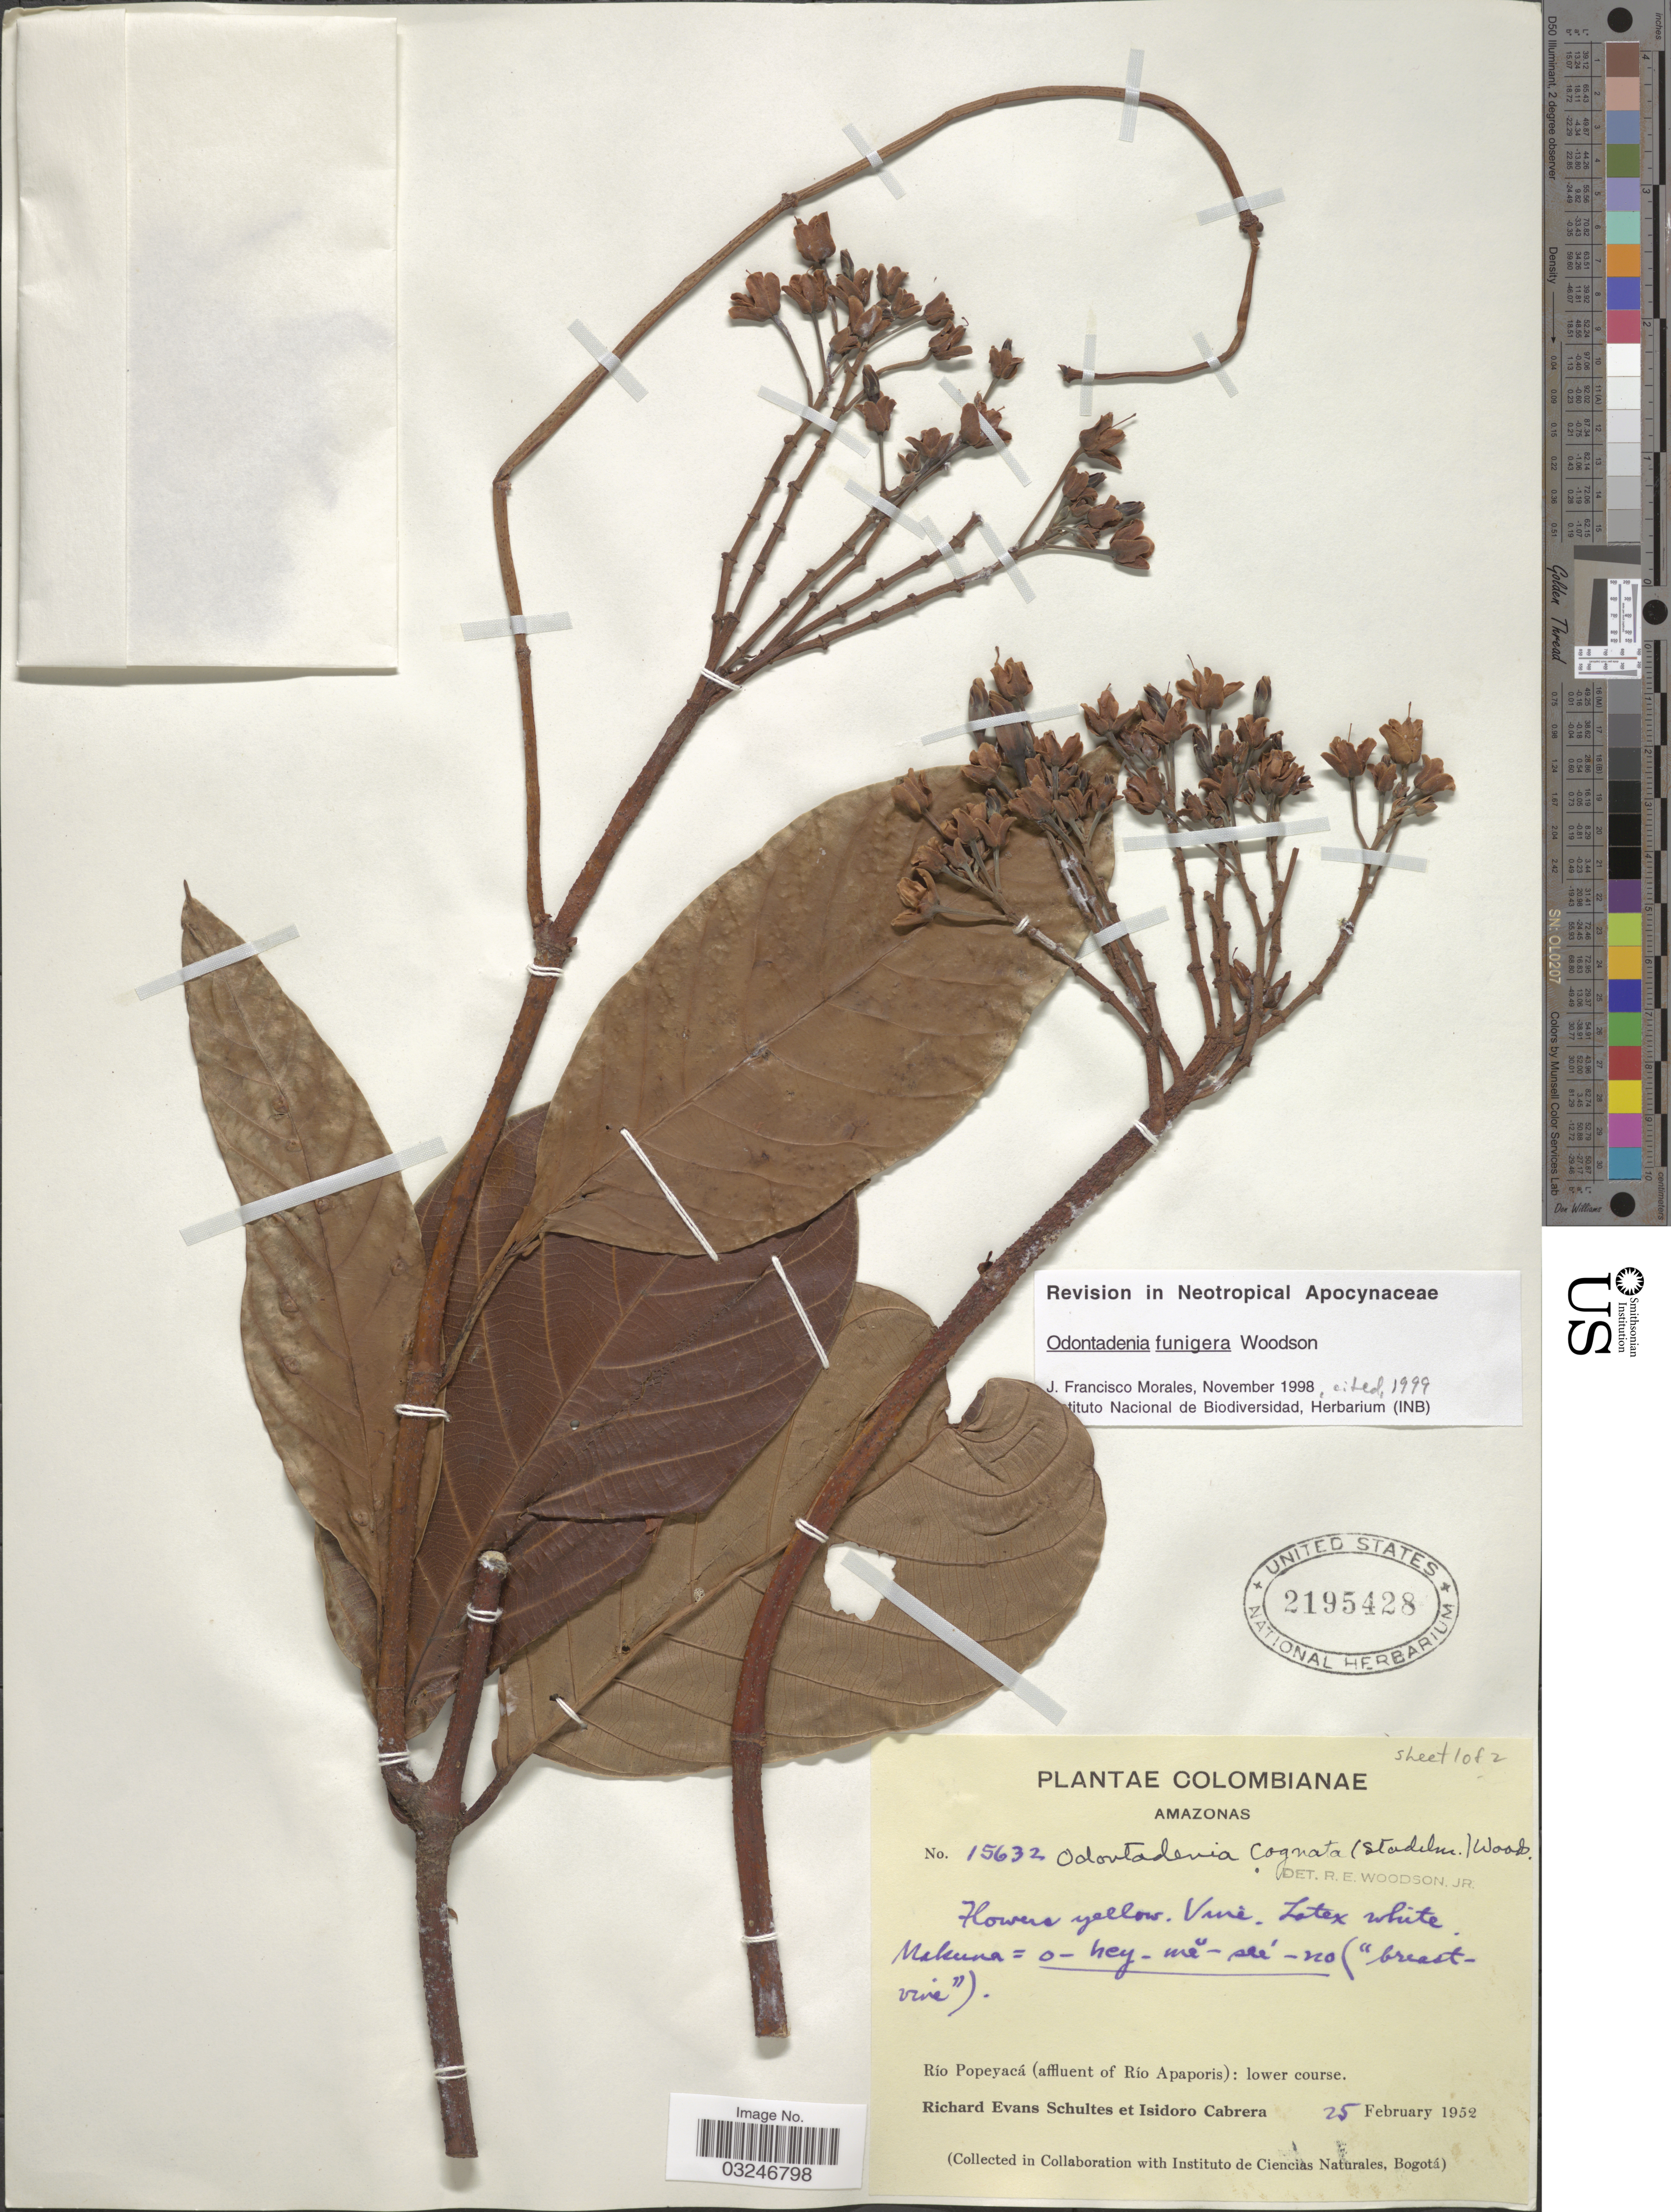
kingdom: Plantae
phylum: Tracheophyta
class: Magnoliopsida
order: Gentianales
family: Apocynaceae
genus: Odontadenia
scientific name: Odontadenia funigera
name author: Woodson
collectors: R. E. Schultes & I. Cabrera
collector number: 15632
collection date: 1952-02-25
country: Colombia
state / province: Amazônas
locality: Río Popeyacá (affluent of Río Apaporis): lower course.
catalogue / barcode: US 2195428